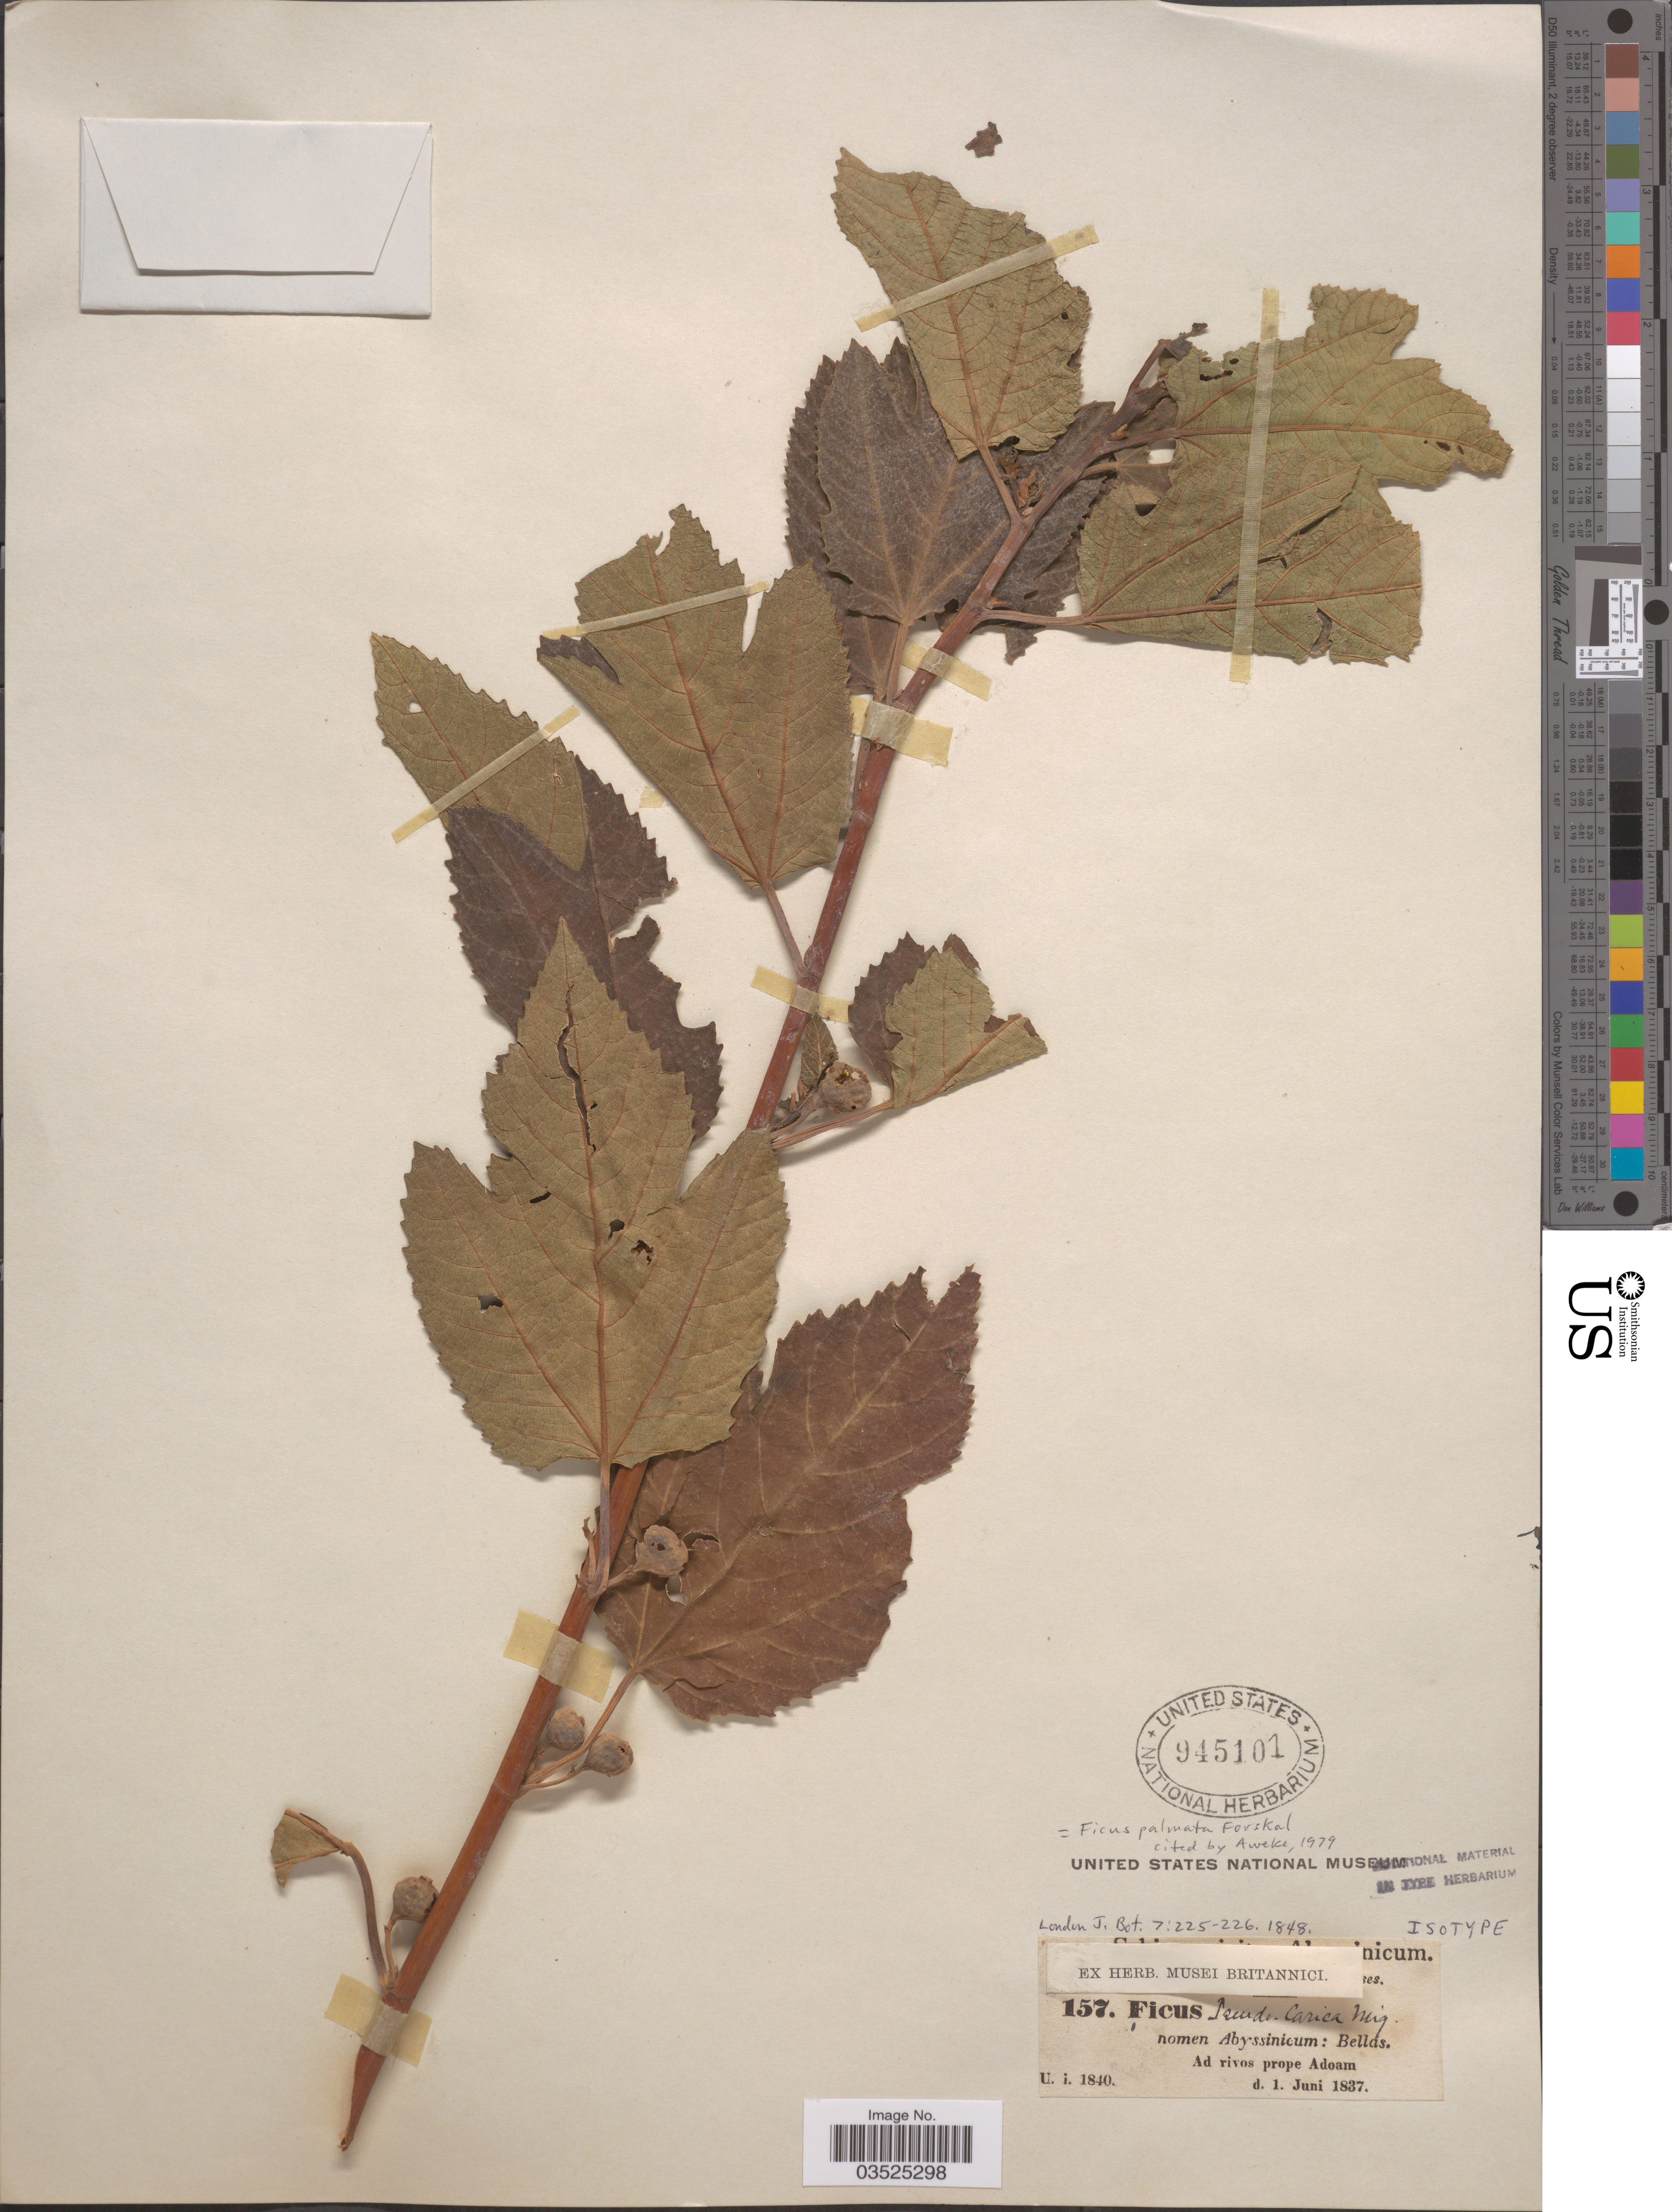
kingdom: Plantae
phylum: Tracheophyta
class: Magnoliopsida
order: Rosales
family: Moraceae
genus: Ficus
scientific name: Ficus palmata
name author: Forssk.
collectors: ex herb. Musei Britannici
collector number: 157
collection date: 1837-06-01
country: Ethiopia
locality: Nomen Abyssinicum: Bellas. Ad rivas prope Adoam.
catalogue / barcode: US 945101